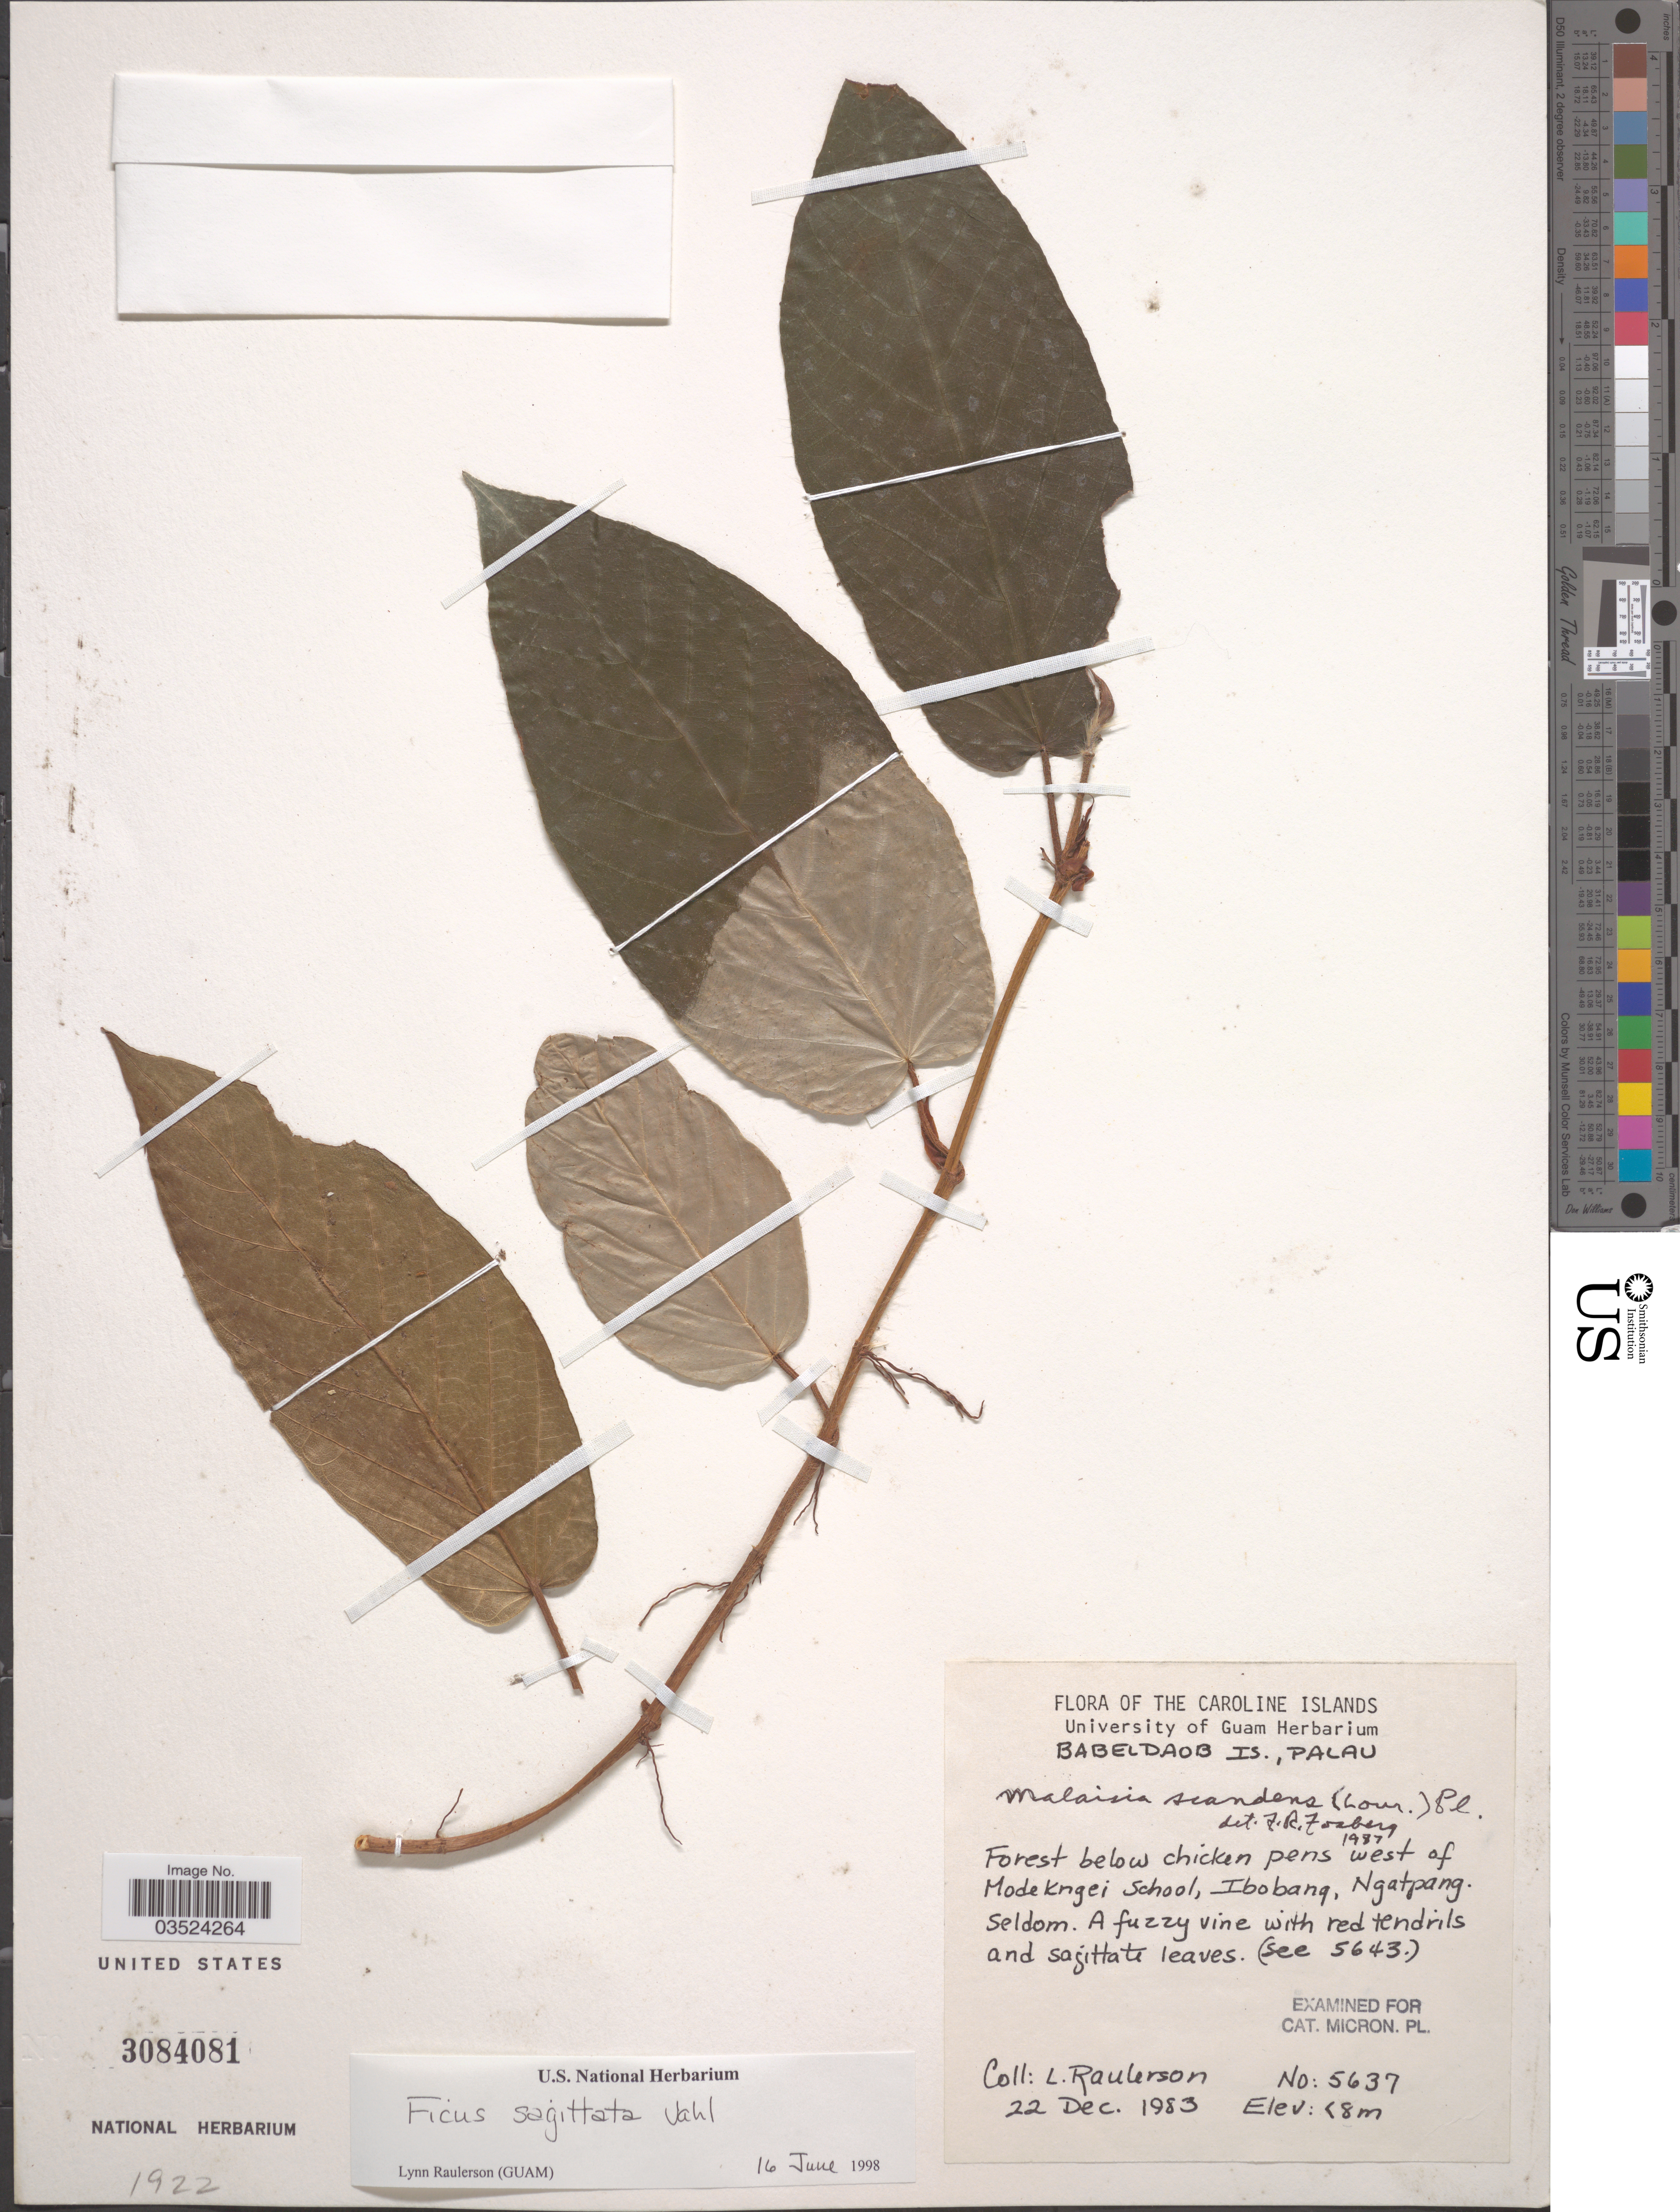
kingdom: Plantae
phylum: Tracheophyta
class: Magnoliopsida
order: Rosales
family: Moraceae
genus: Ficus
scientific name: Ficus sagittata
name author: Vahl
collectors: L. Raulerson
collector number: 5637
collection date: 1983-12-22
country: Palau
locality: The Caroline Islands. Babeldaob Is., Palau.? Forest below chicken pens west of Modekngei School, Ibobang, Ngatpang.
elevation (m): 8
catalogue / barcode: US 3084081